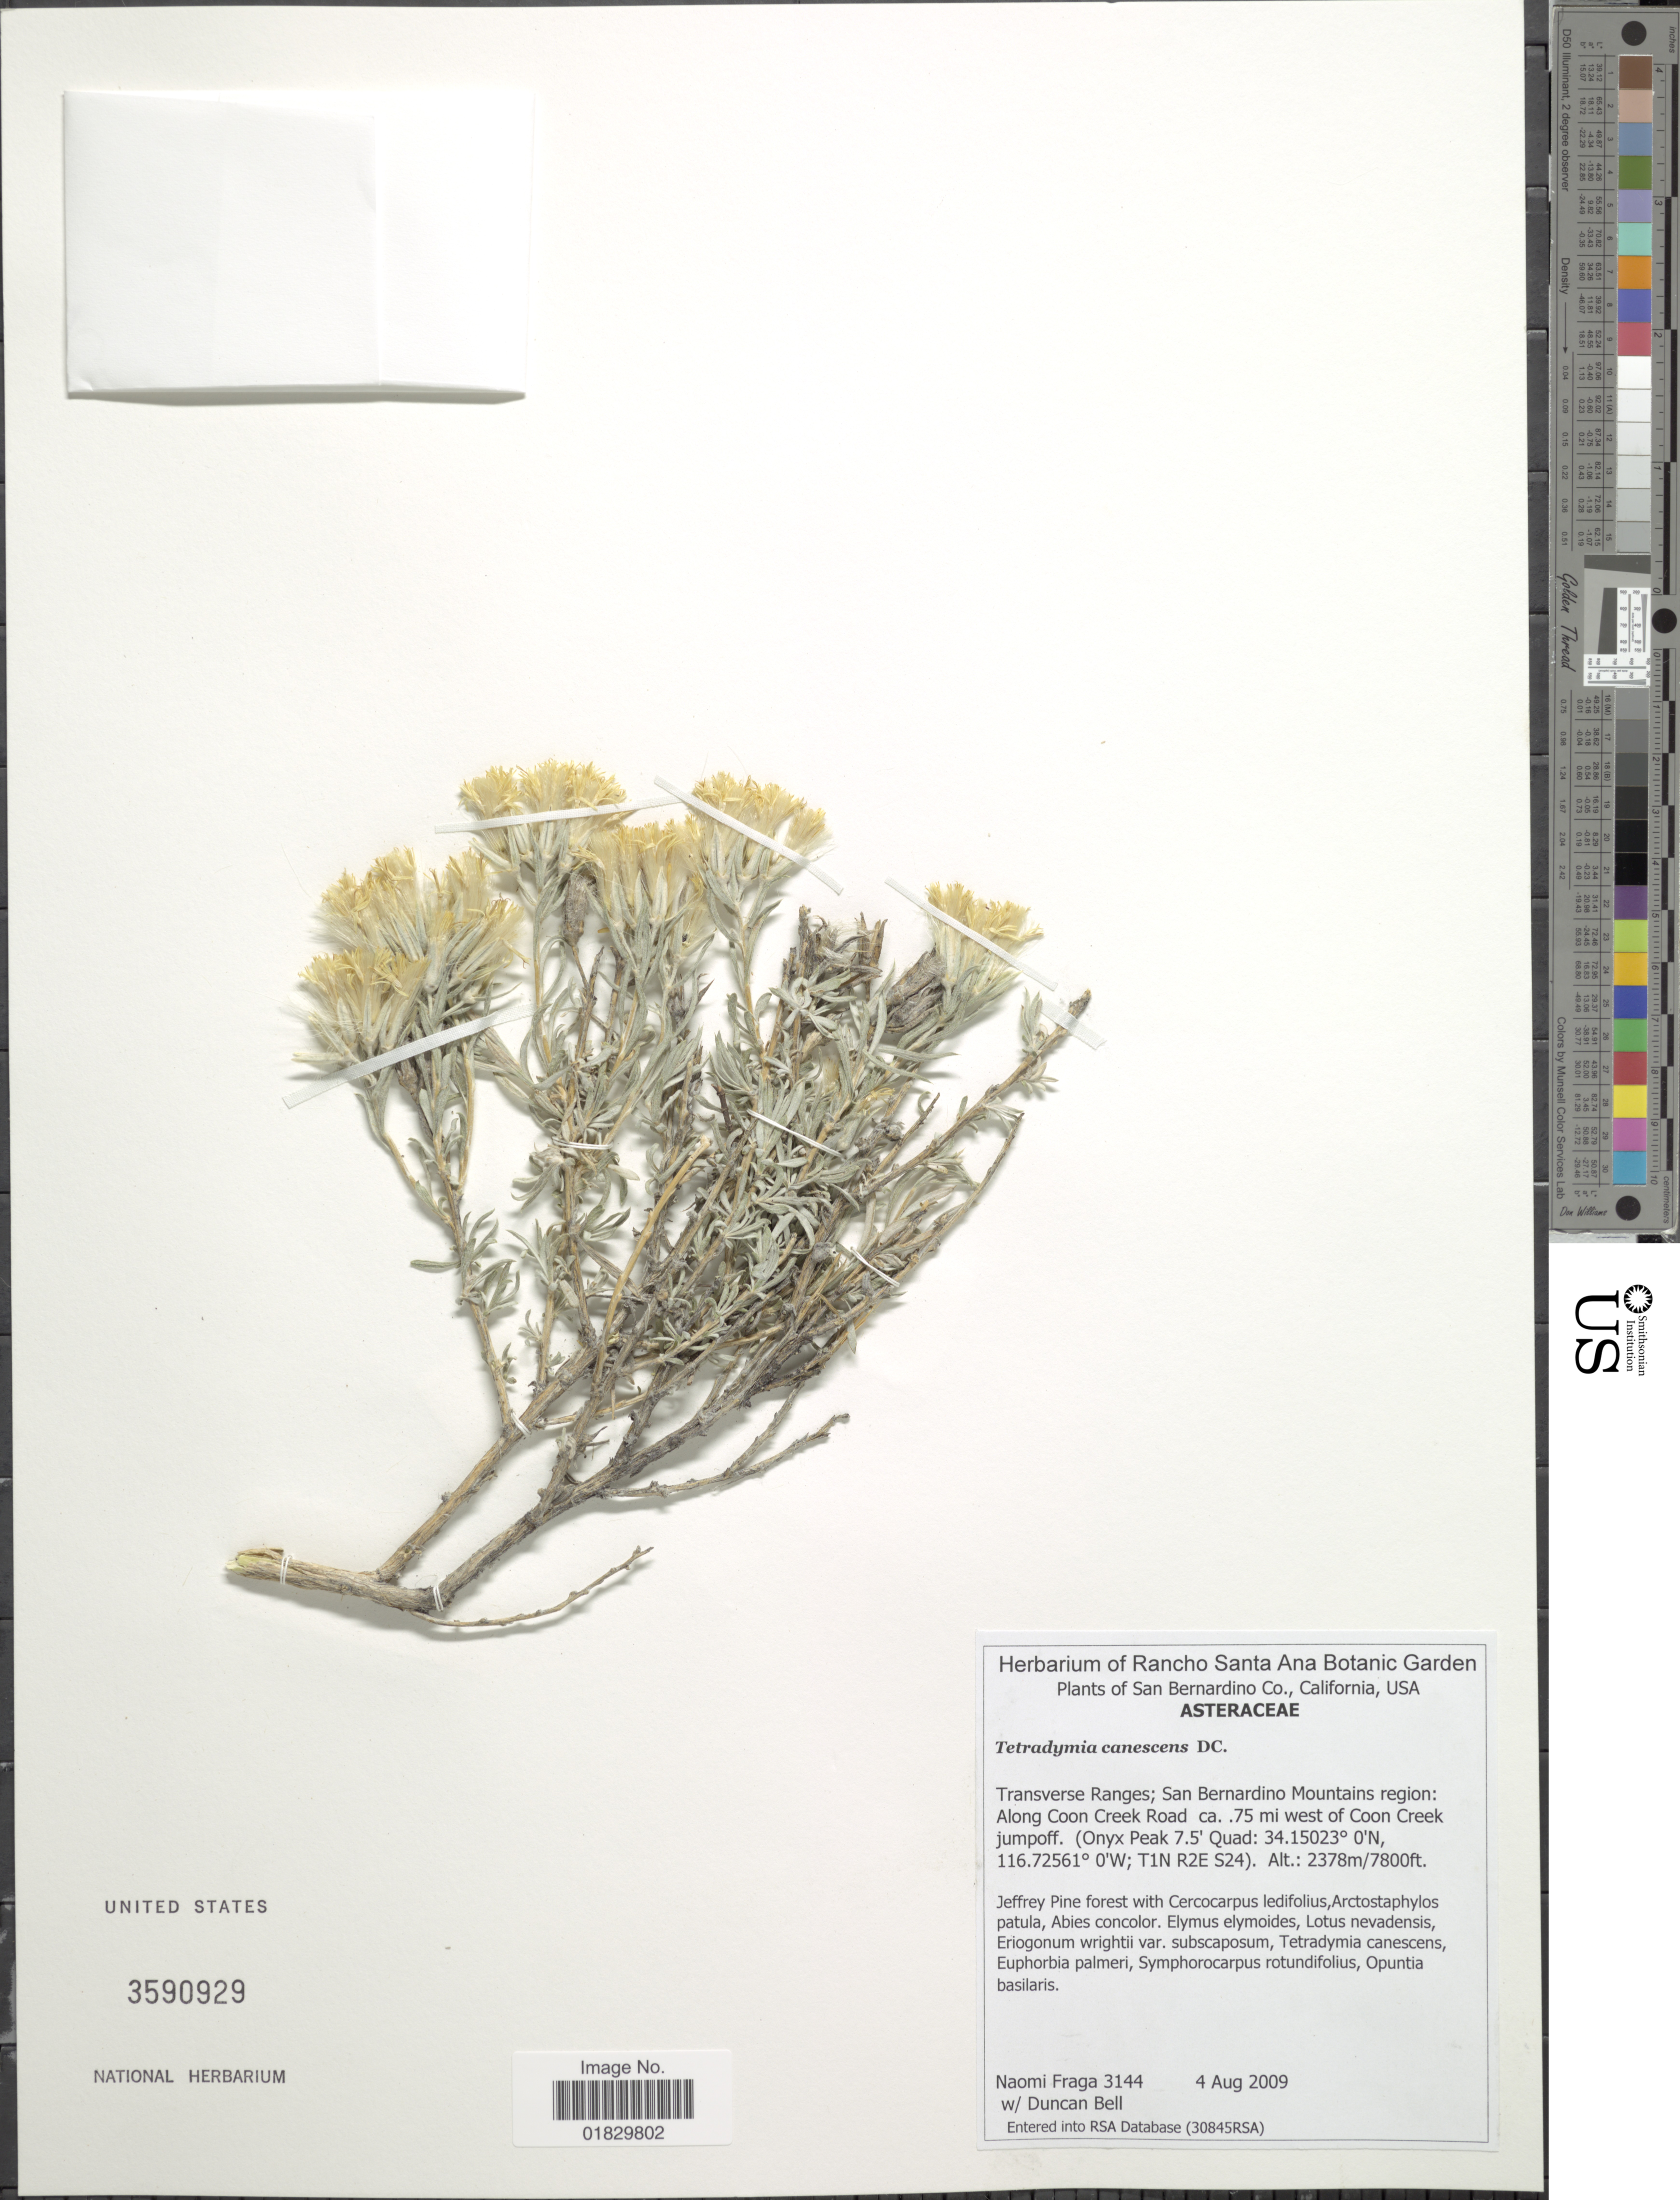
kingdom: Plantae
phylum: Tracheophyta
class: Magnoliopsida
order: Asterales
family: Asteraceae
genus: Tetradymia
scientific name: Tetradymia canescens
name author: DC.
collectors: N. Fraga & D. S. Bell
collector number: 3144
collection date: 2009-08-04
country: United States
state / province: California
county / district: San Bernardino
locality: San Bernardino Co., California, USA, Transverse Ranges, San Bernardino Mountains region: Along Coon Creek Road, 75 mi west of Coon Creek jumpoff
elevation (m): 2377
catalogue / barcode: US 3590929